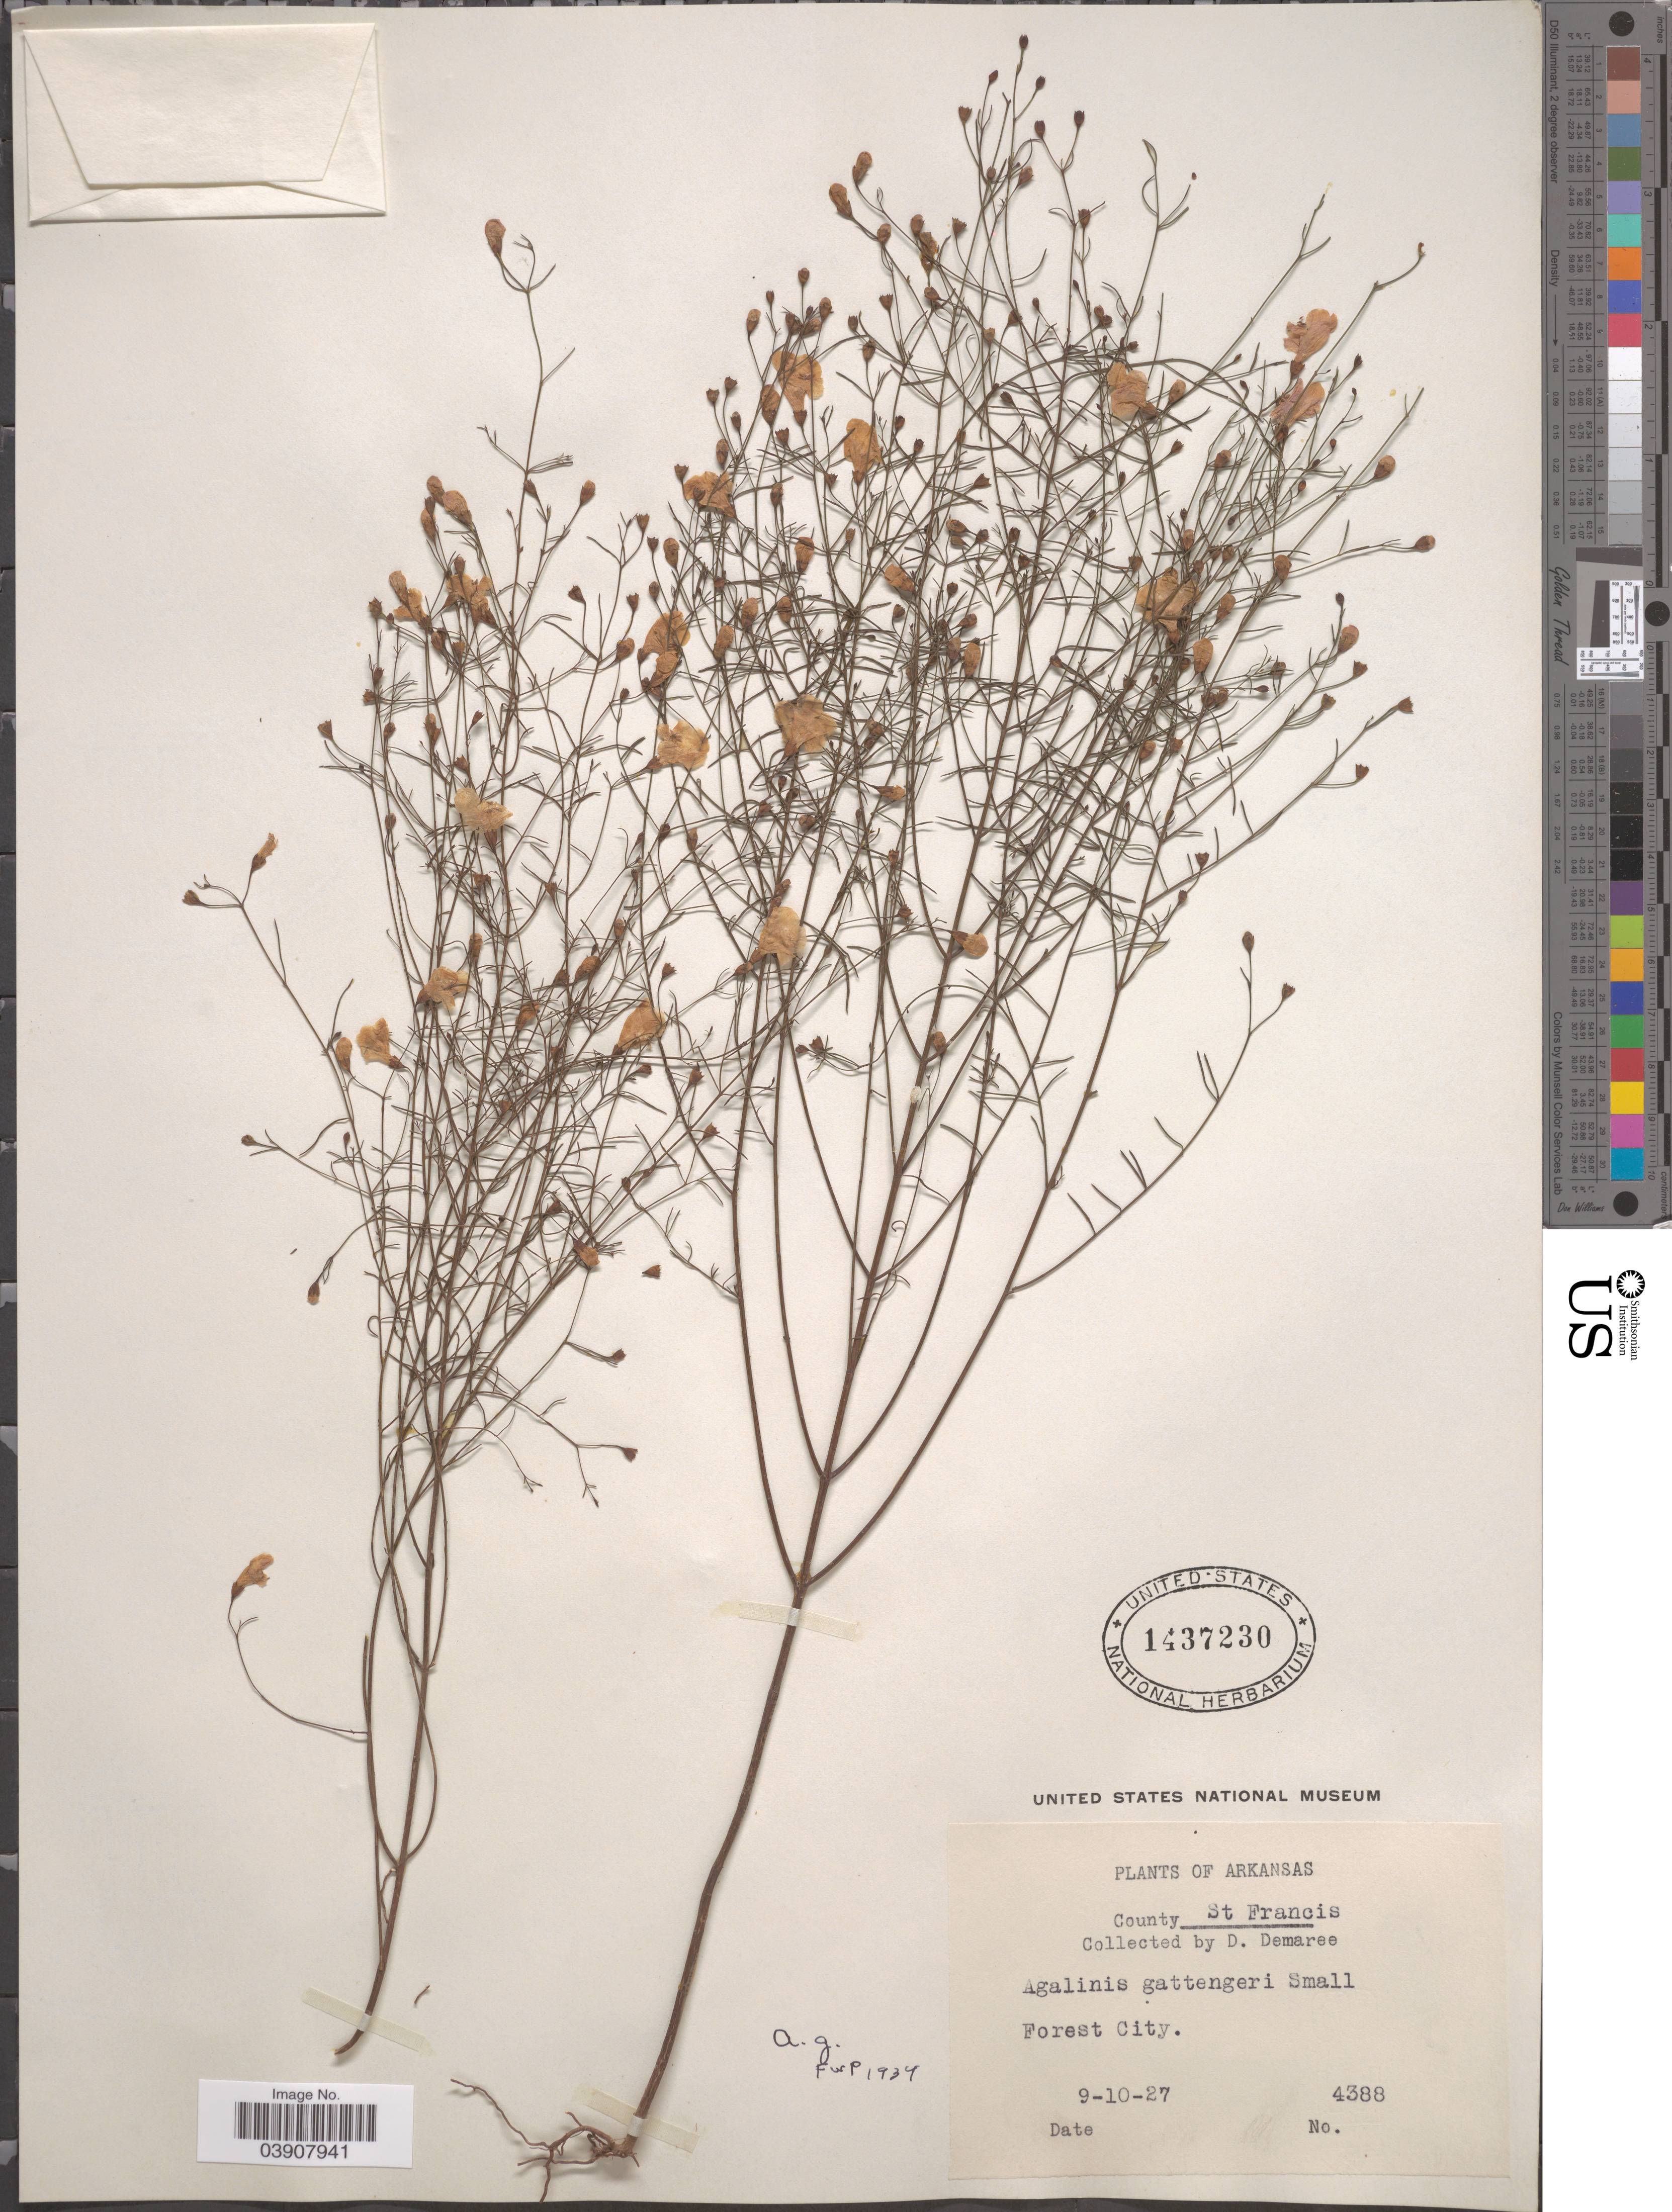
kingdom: Plantae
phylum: Tracheophyta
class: Magnoliopsida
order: Lamiales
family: Orobanchaceae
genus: Agalinis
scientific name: Agalinis gattingeri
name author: (Small) Small ex Britton & A. Br.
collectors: D. Demaree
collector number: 4388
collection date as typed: Transcribed d/m/y: 10/9/27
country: United States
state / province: Arkansas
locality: County St. Francis. Forest City.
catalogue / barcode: US 1437230